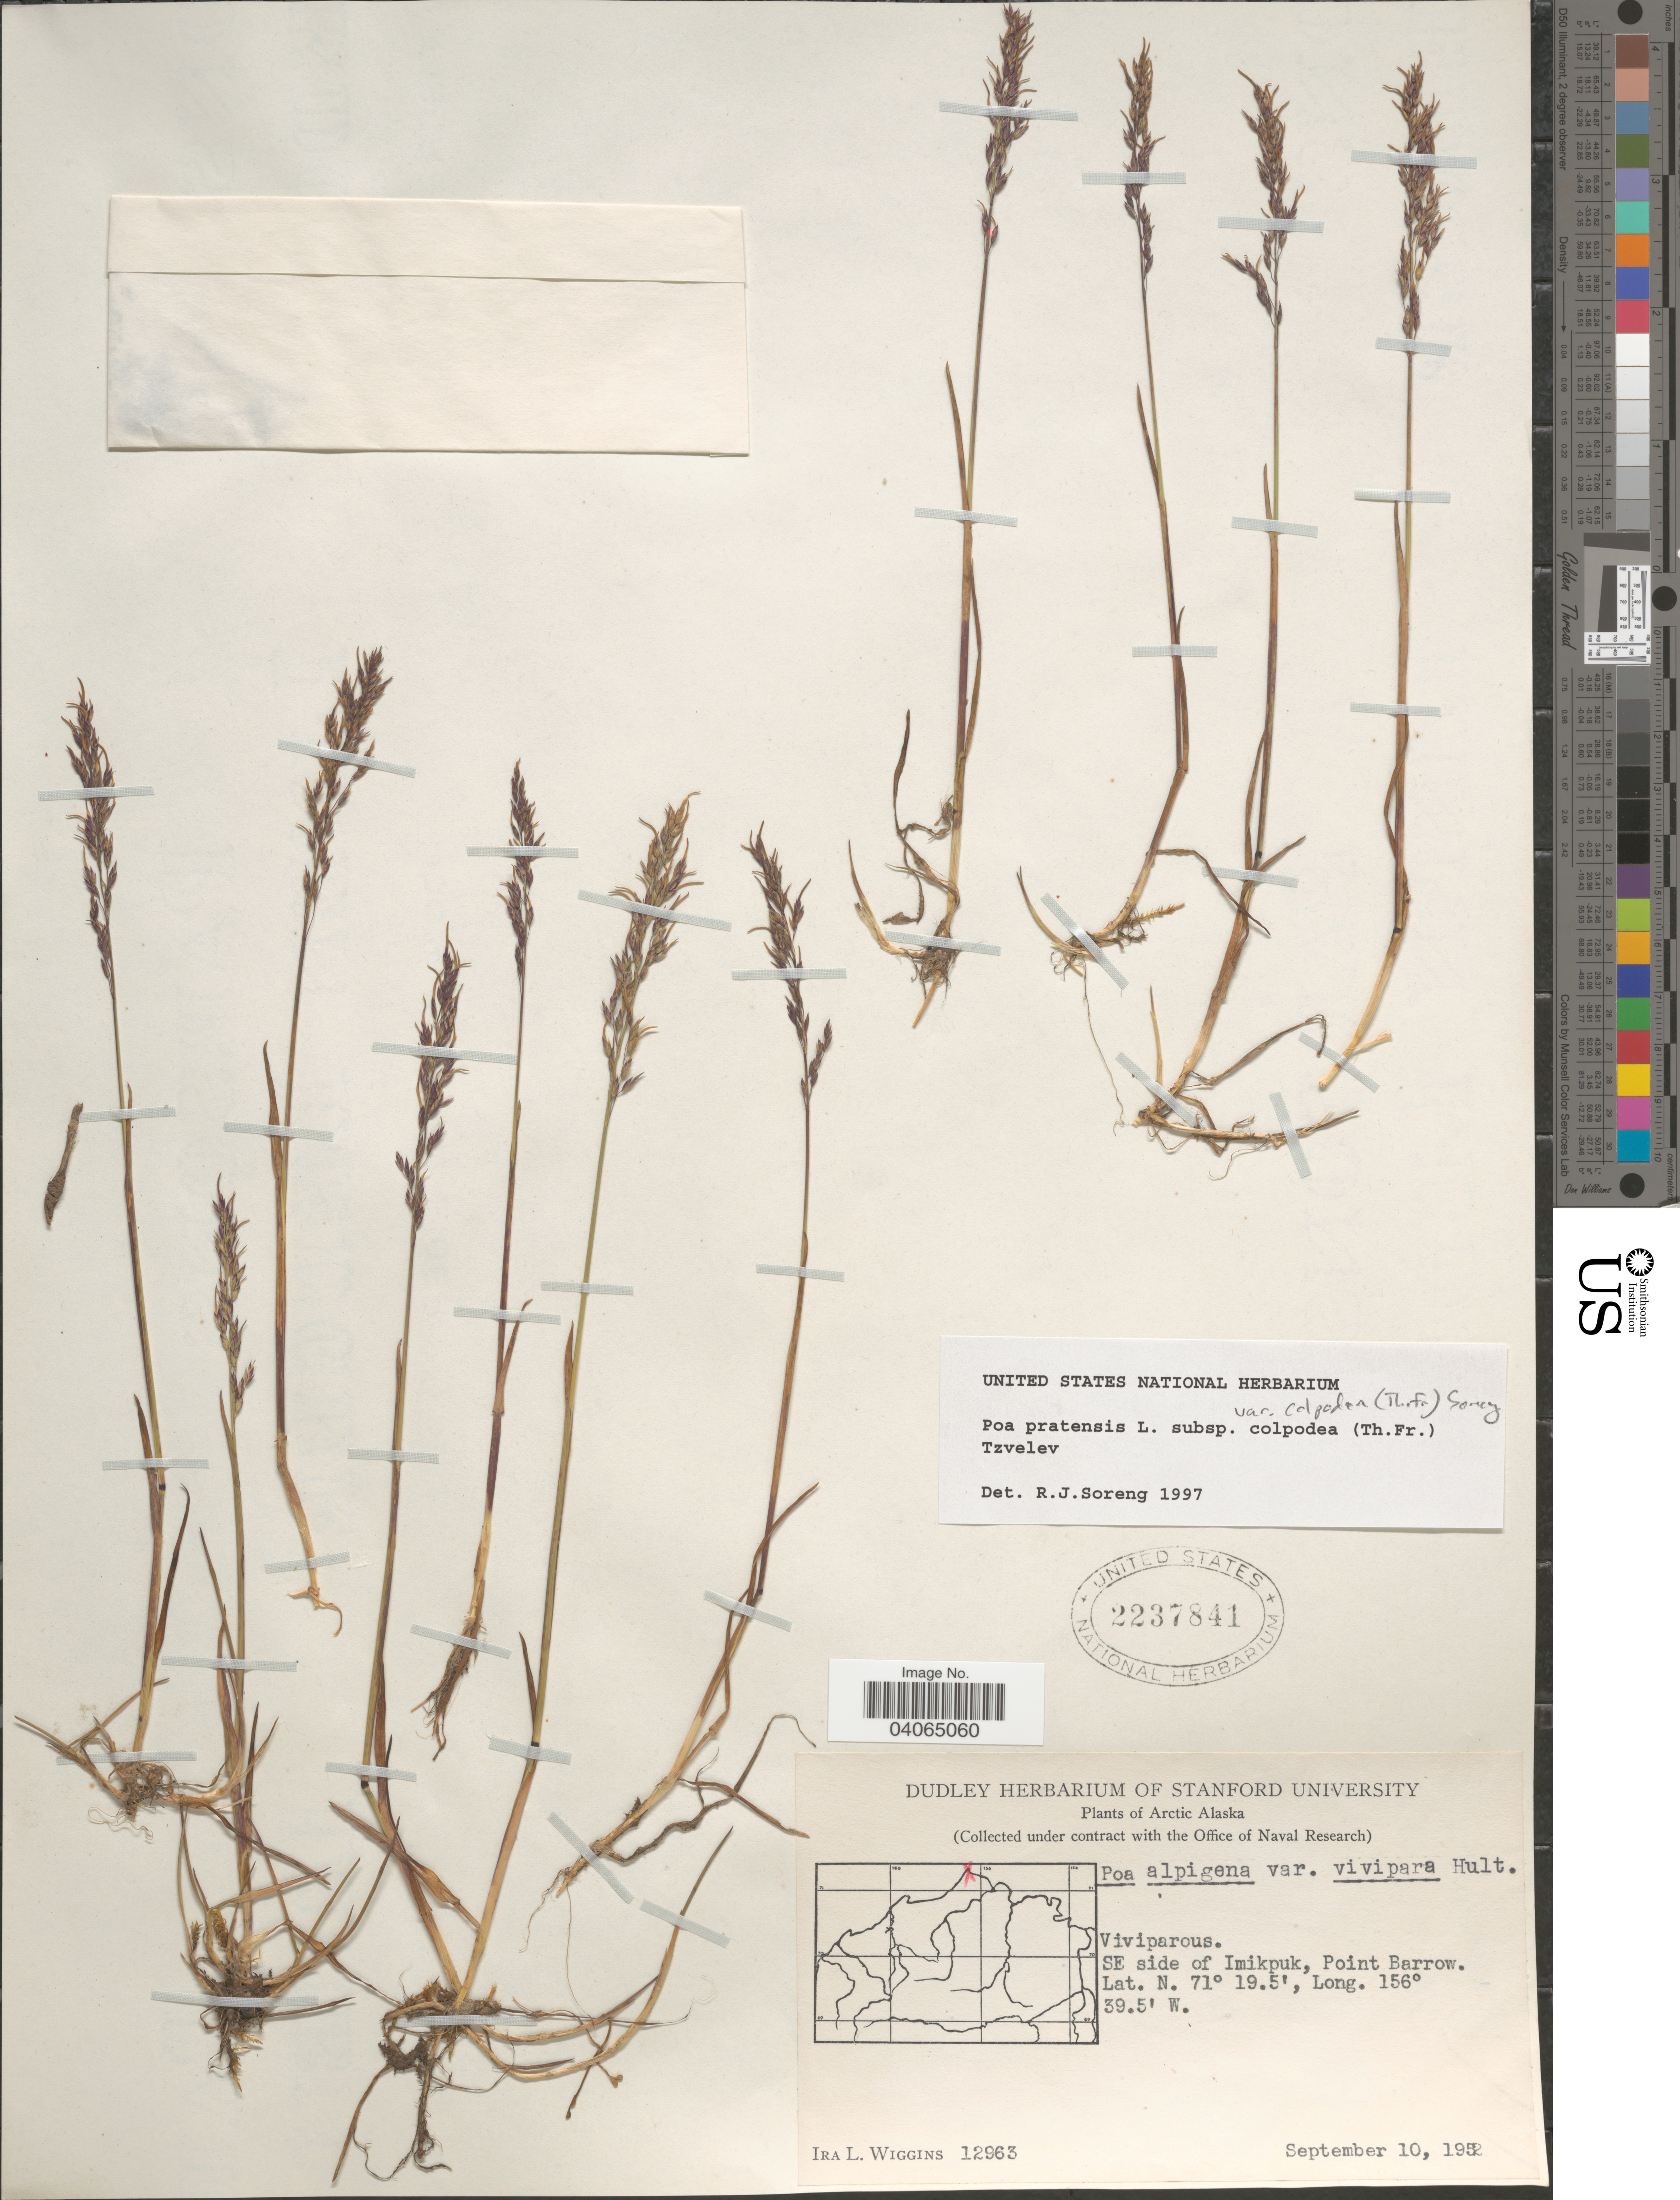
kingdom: Plantae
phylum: Tracheophyta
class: Liliopsida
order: Poales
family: Poaceae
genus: Poa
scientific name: Poa pratensis subsp. colpodea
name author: (Th. Fr.) Tzvelev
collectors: I. L. Wiggins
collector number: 12963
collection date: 1952-09-10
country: United States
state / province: Alaska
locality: Arctic Alaska. SE side of Imikpuk, Point Barrow.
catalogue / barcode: US 2237841